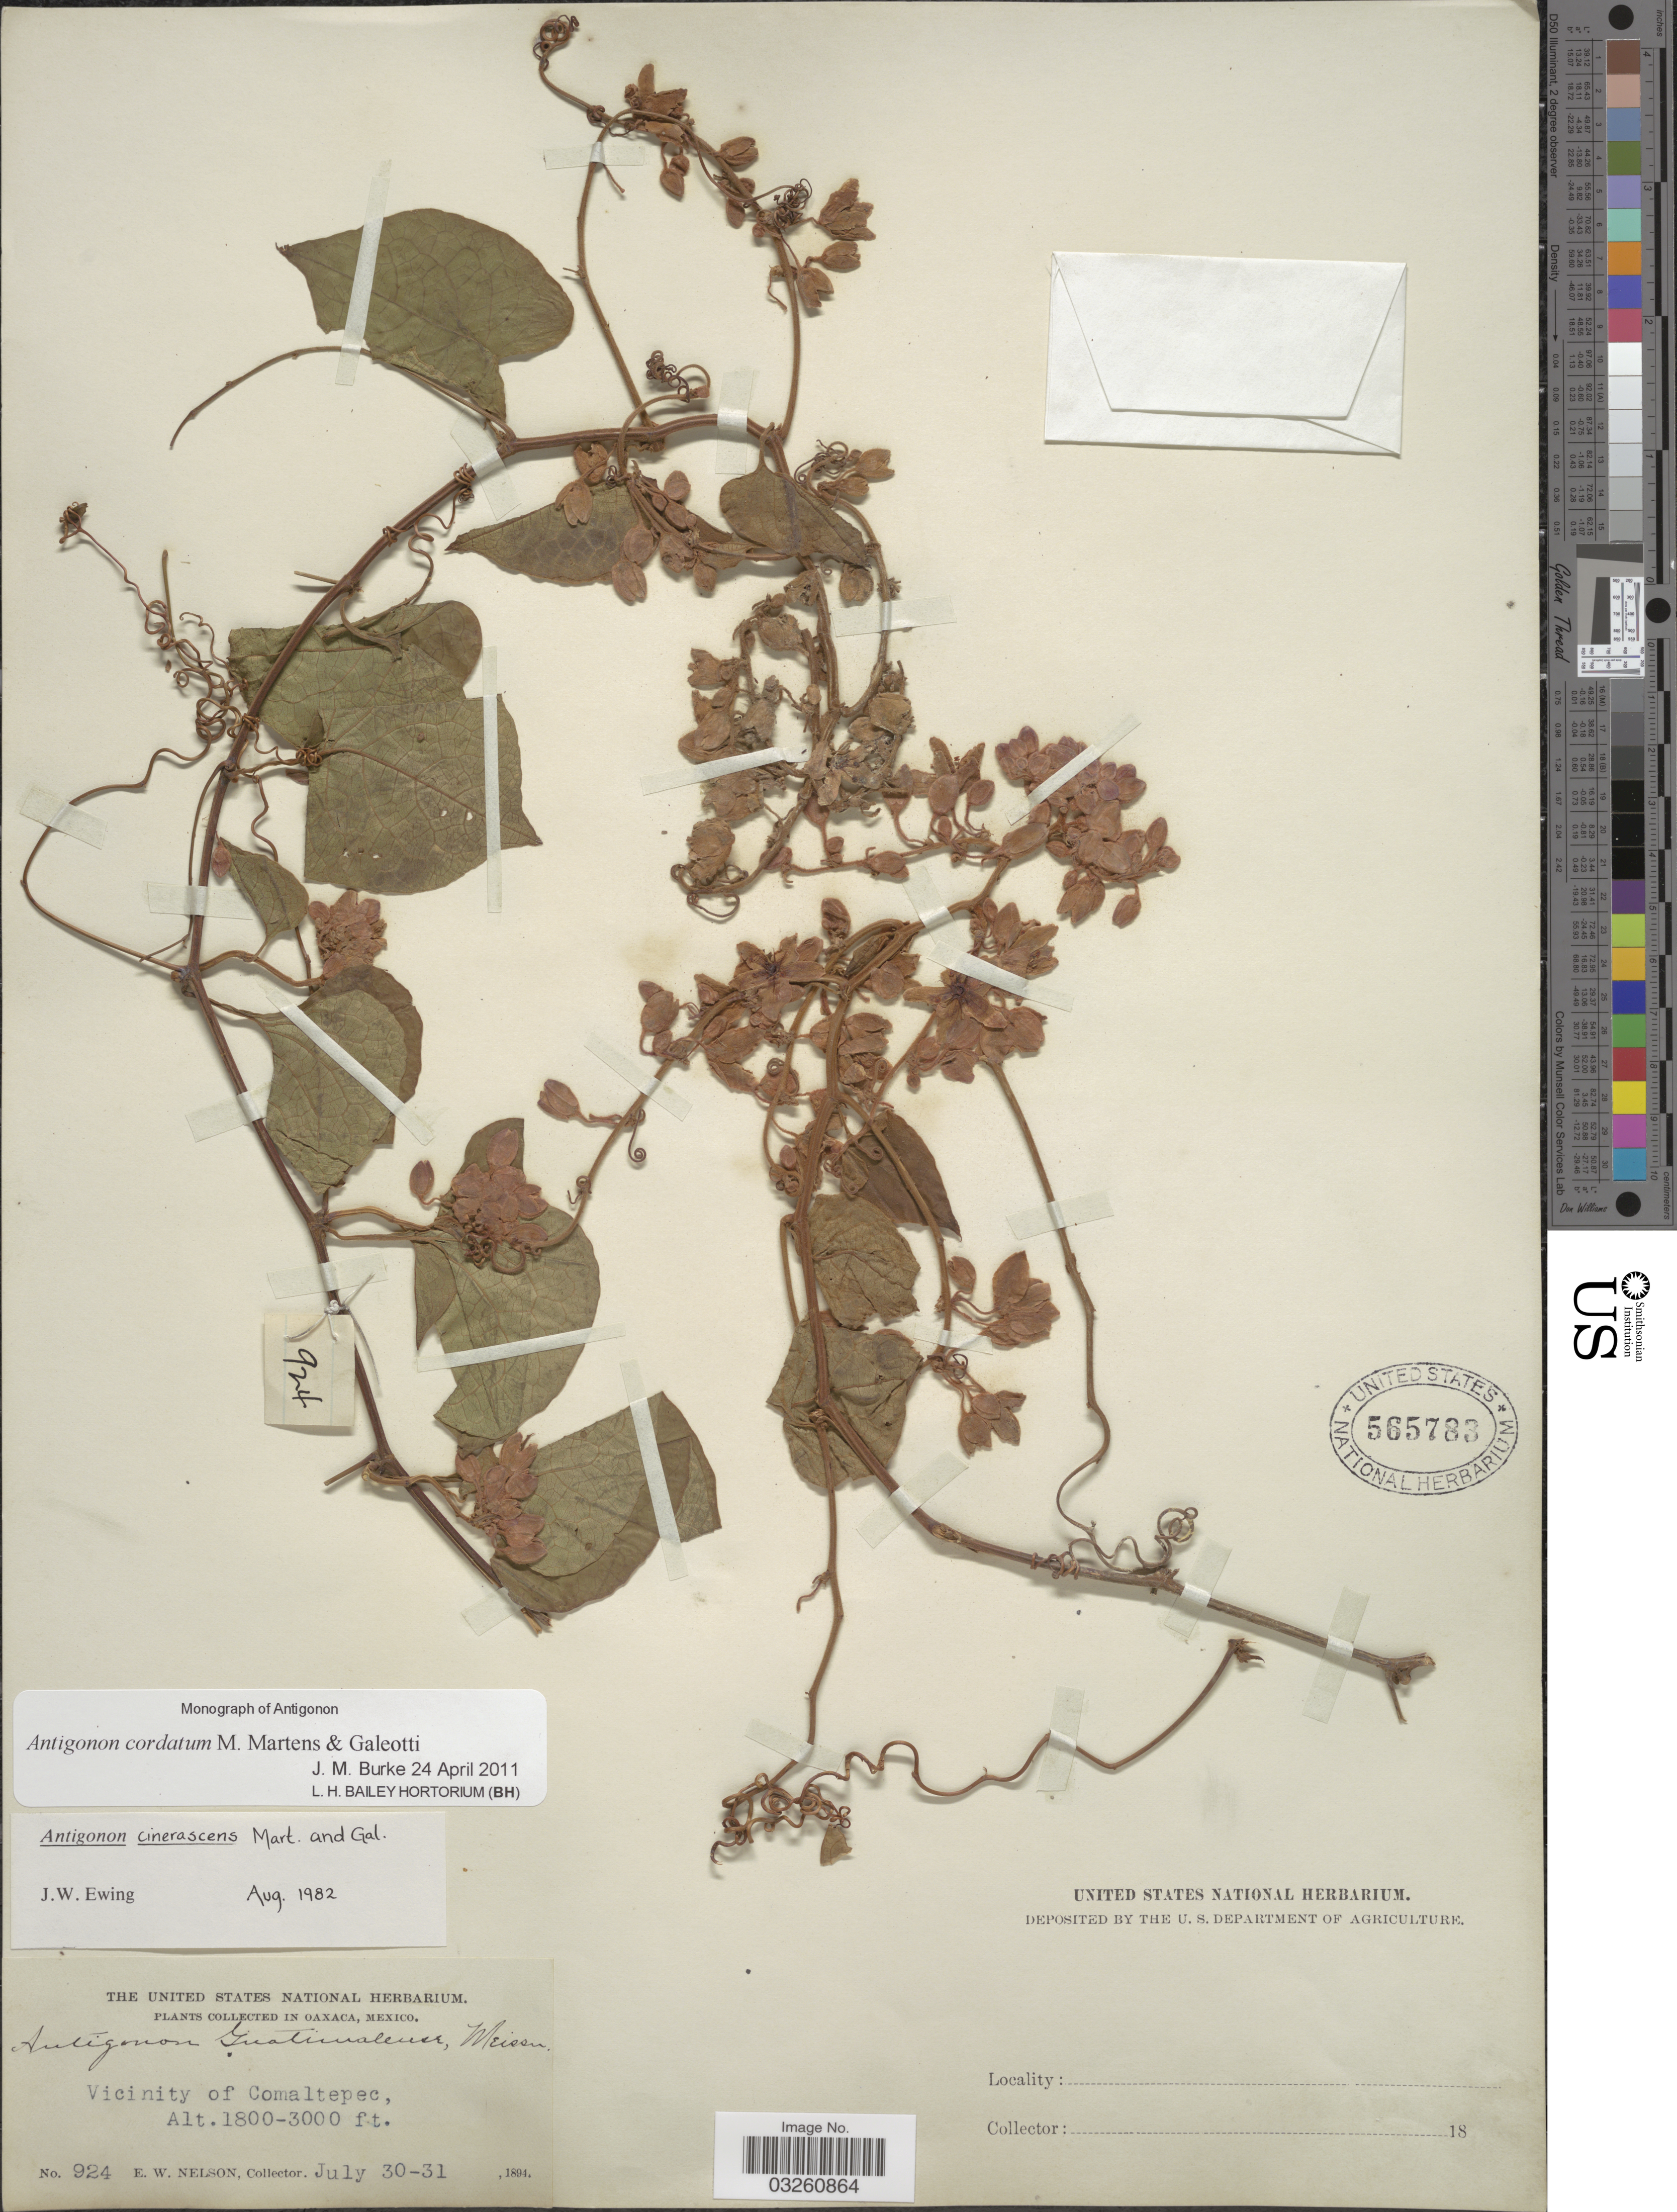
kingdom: Plantae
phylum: Tracheophyta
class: Magnoliopsida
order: Caryophyllales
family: Polygonaceae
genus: Antigonon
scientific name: Antigonon cordatum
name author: M. Martens & Galeotti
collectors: E. W. Nelson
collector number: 924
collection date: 1894-07-30/1894-07-31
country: Mexico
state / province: Oaxaca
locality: Vicinity of Comaltepec.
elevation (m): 549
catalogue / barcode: US 565783